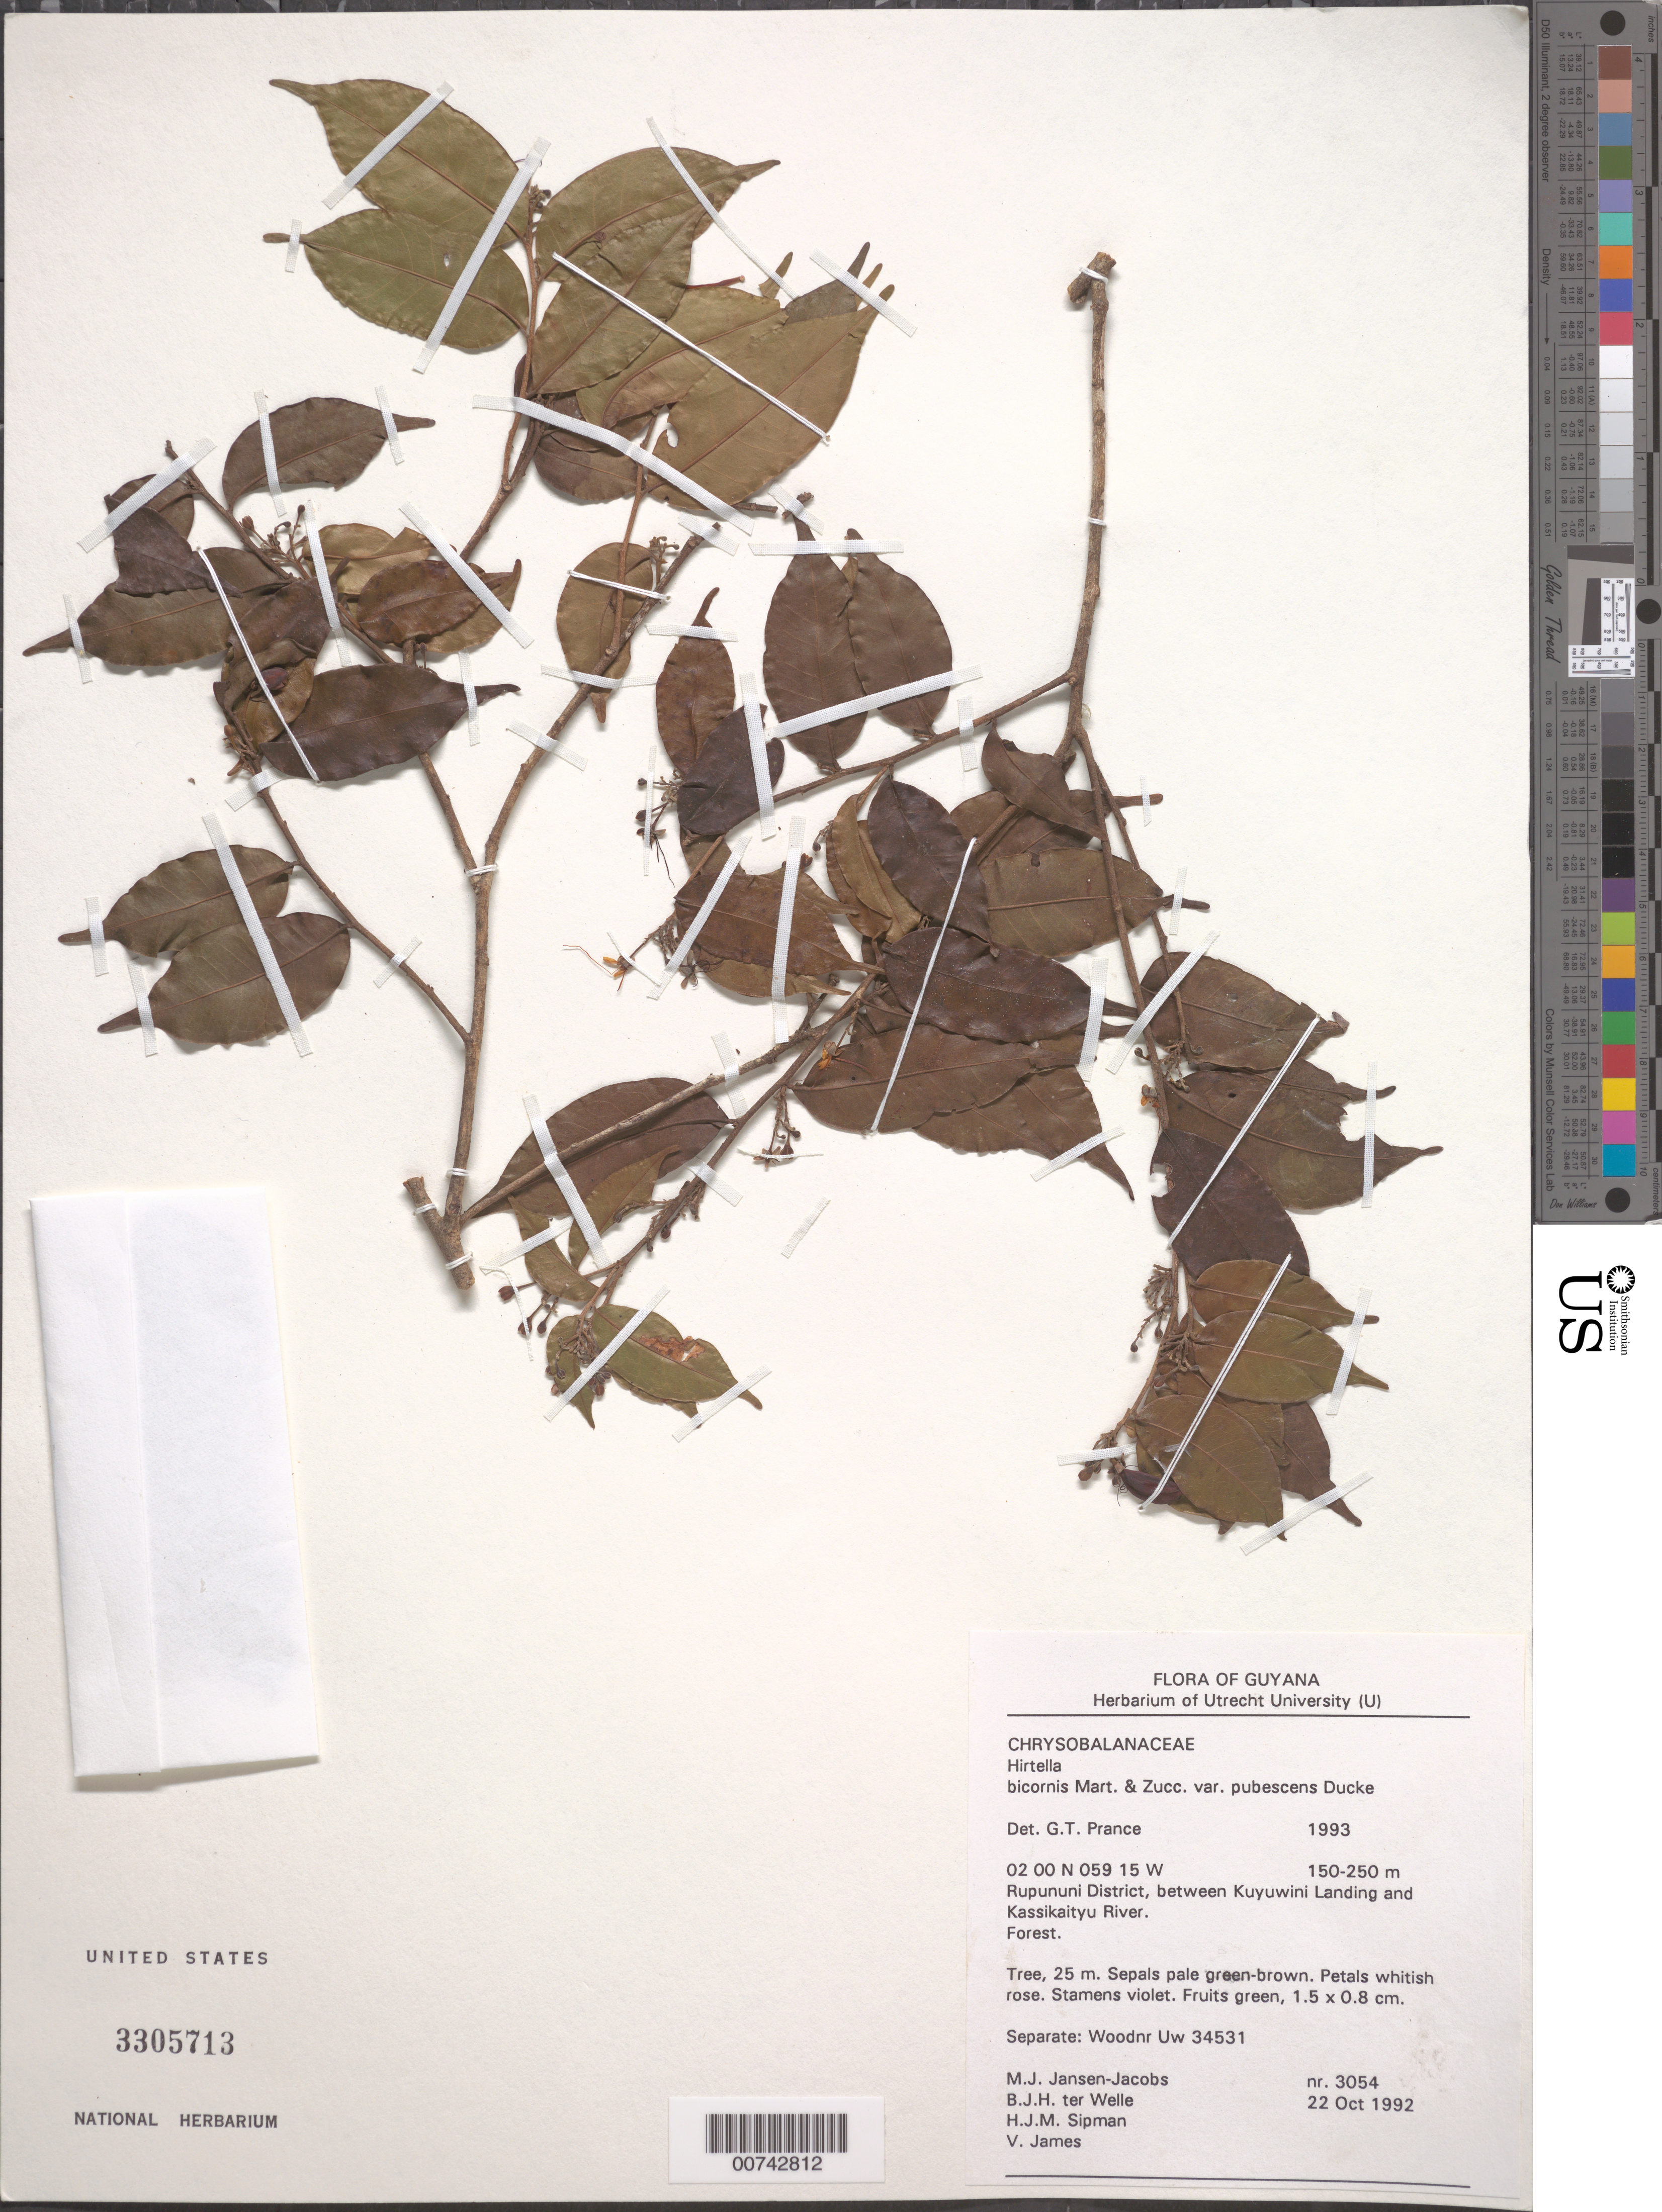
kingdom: Plantae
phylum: Tracheophyta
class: Magnoliopsida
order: Malpighiales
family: Chrysobalanaceae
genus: Hirtella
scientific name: Hirtella bicornis var. pubescens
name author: Ducke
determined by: Prance, G. T.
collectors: M. J. Jansen-Jacobs, B. Welle, H. J. M. Sipman & V. James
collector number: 3054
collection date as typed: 22-Oct-92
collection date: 1992-10-22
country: Guyana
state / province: U. Takutu-U. Essequibo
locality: Rupununi District, between Kuyuwini Landing and Kassikaityu River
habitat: Forest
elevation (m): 150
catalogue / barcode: US 3305713